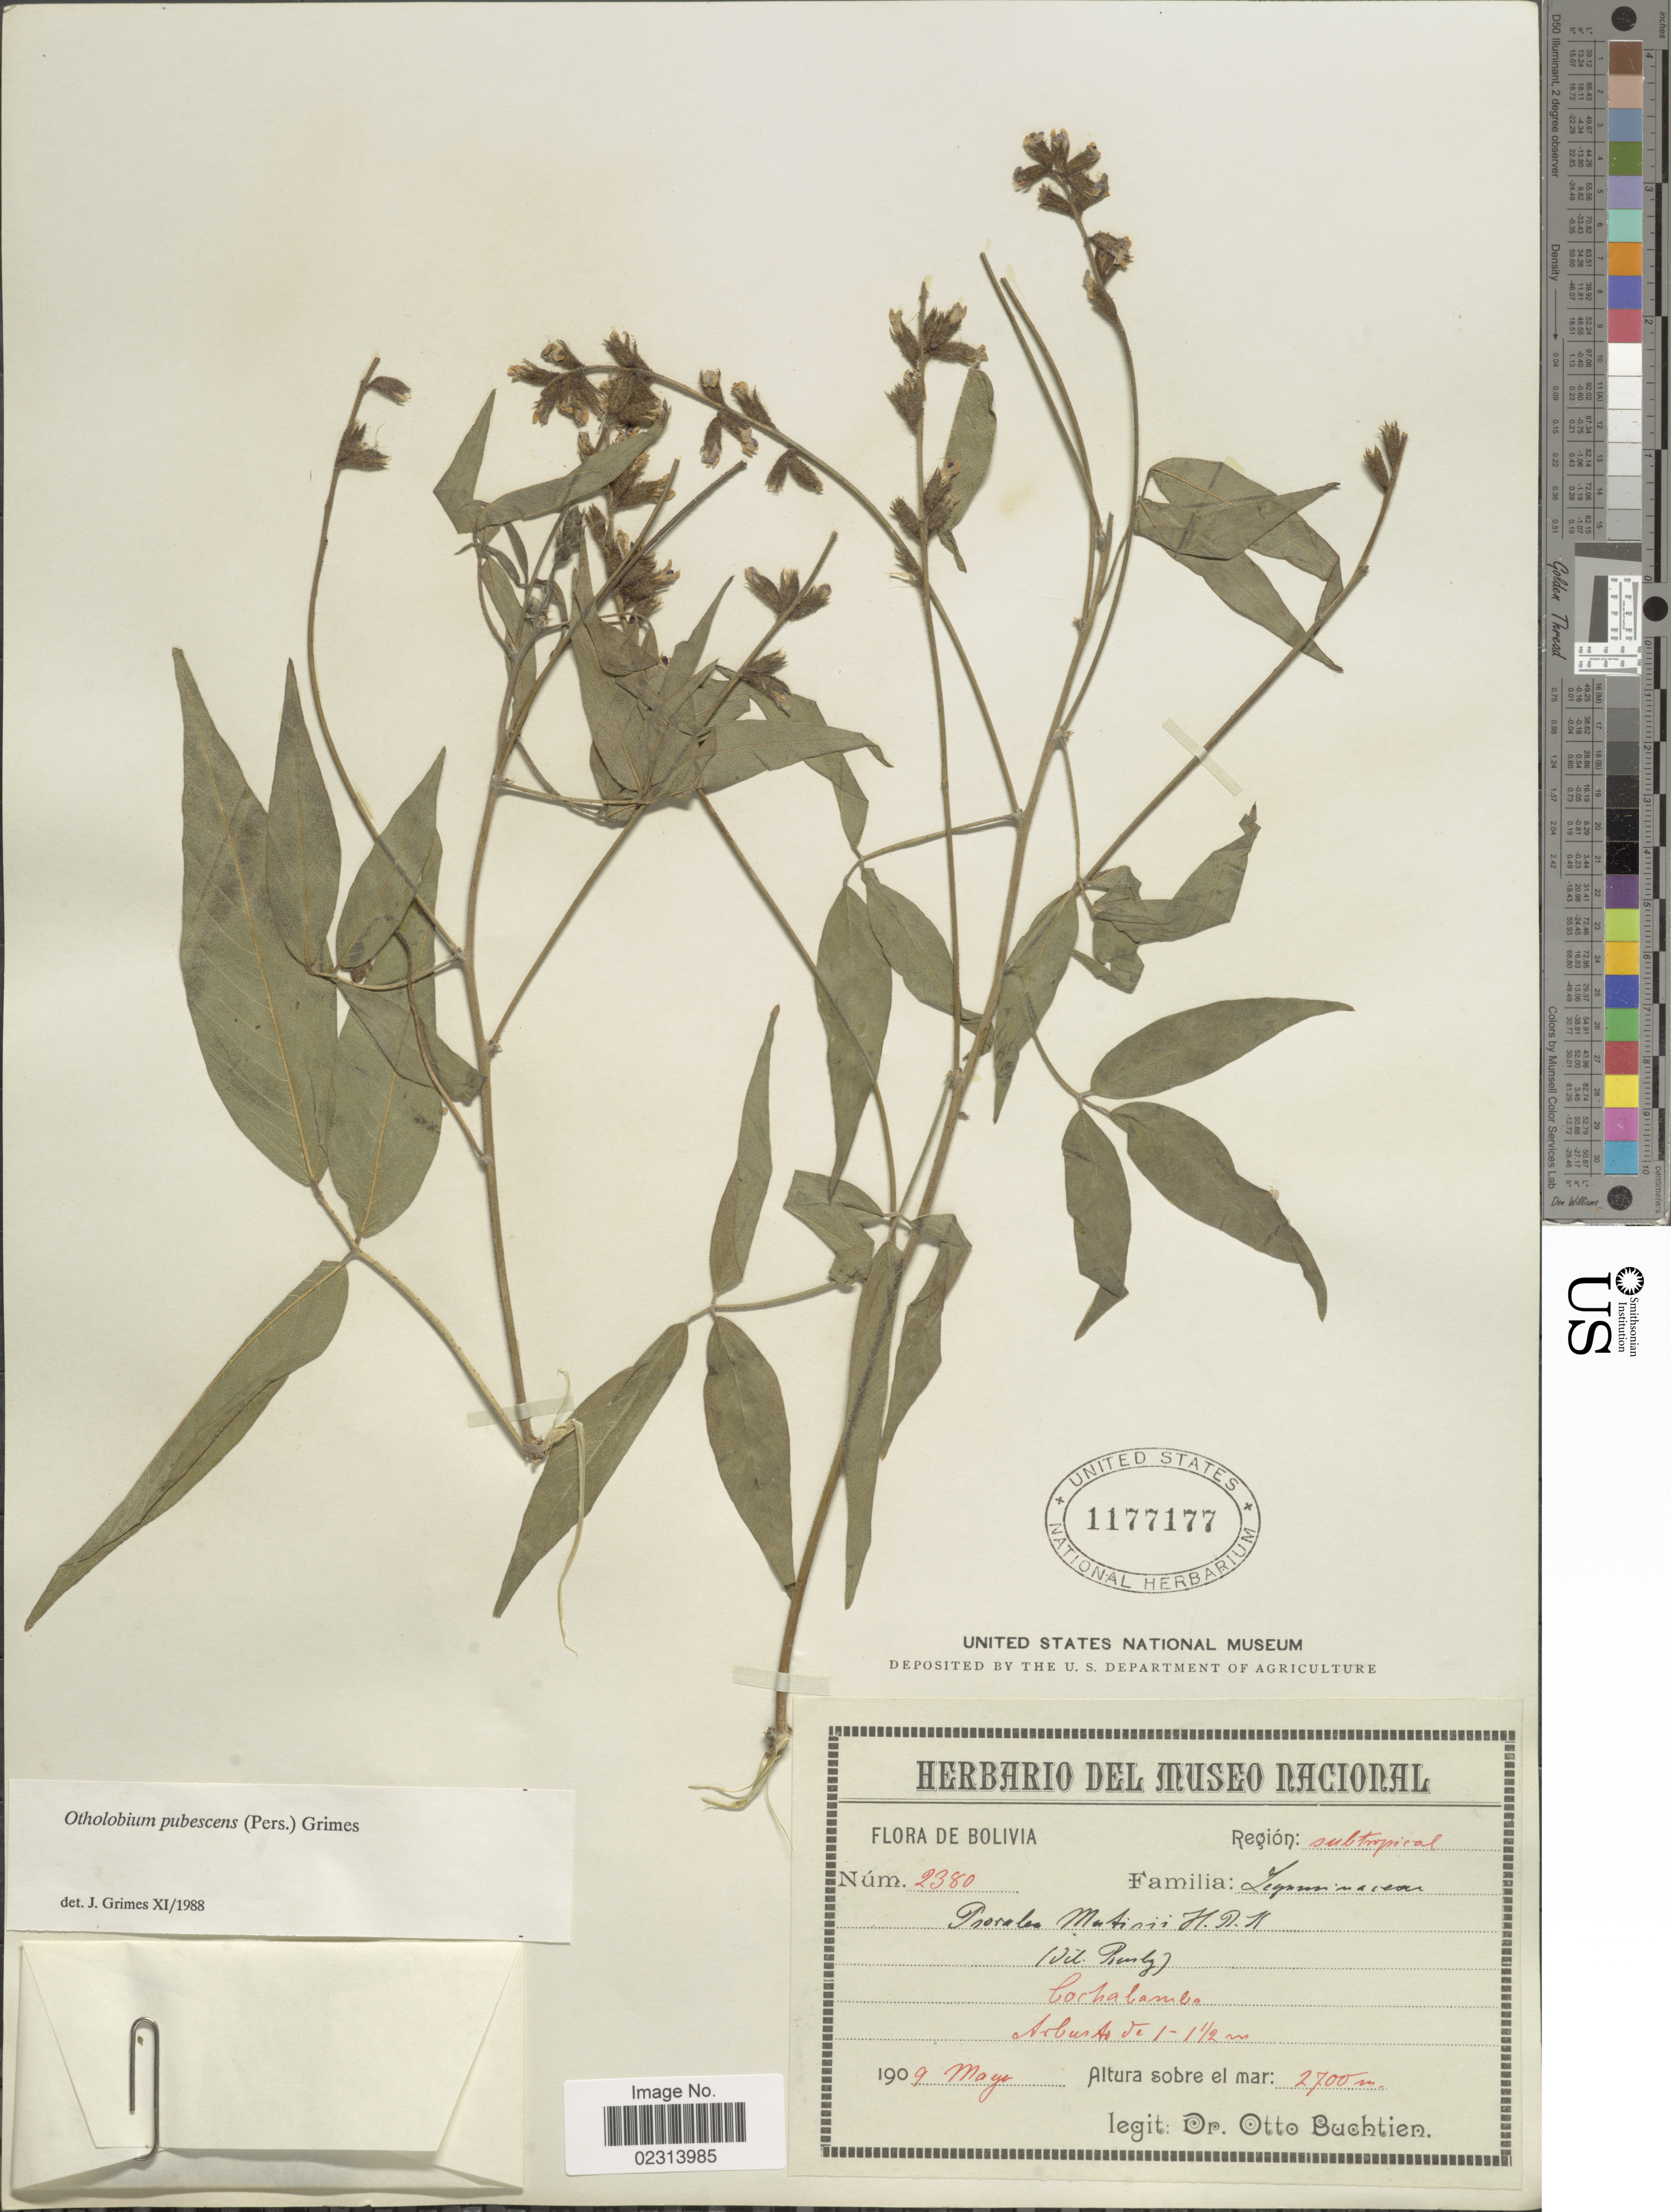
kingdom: Plantae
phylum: Tracheophyta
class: Magnoliopsida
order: Fabales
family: Fabaceae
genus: Otholobium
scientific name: Otholobium pubescens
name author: (Poir.) J.W. Grimes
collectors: O. Buchtien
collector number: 2380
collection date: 1909-05-09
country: Bolivia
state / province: Cochabamba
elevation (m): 2700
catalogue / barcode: US 1177177